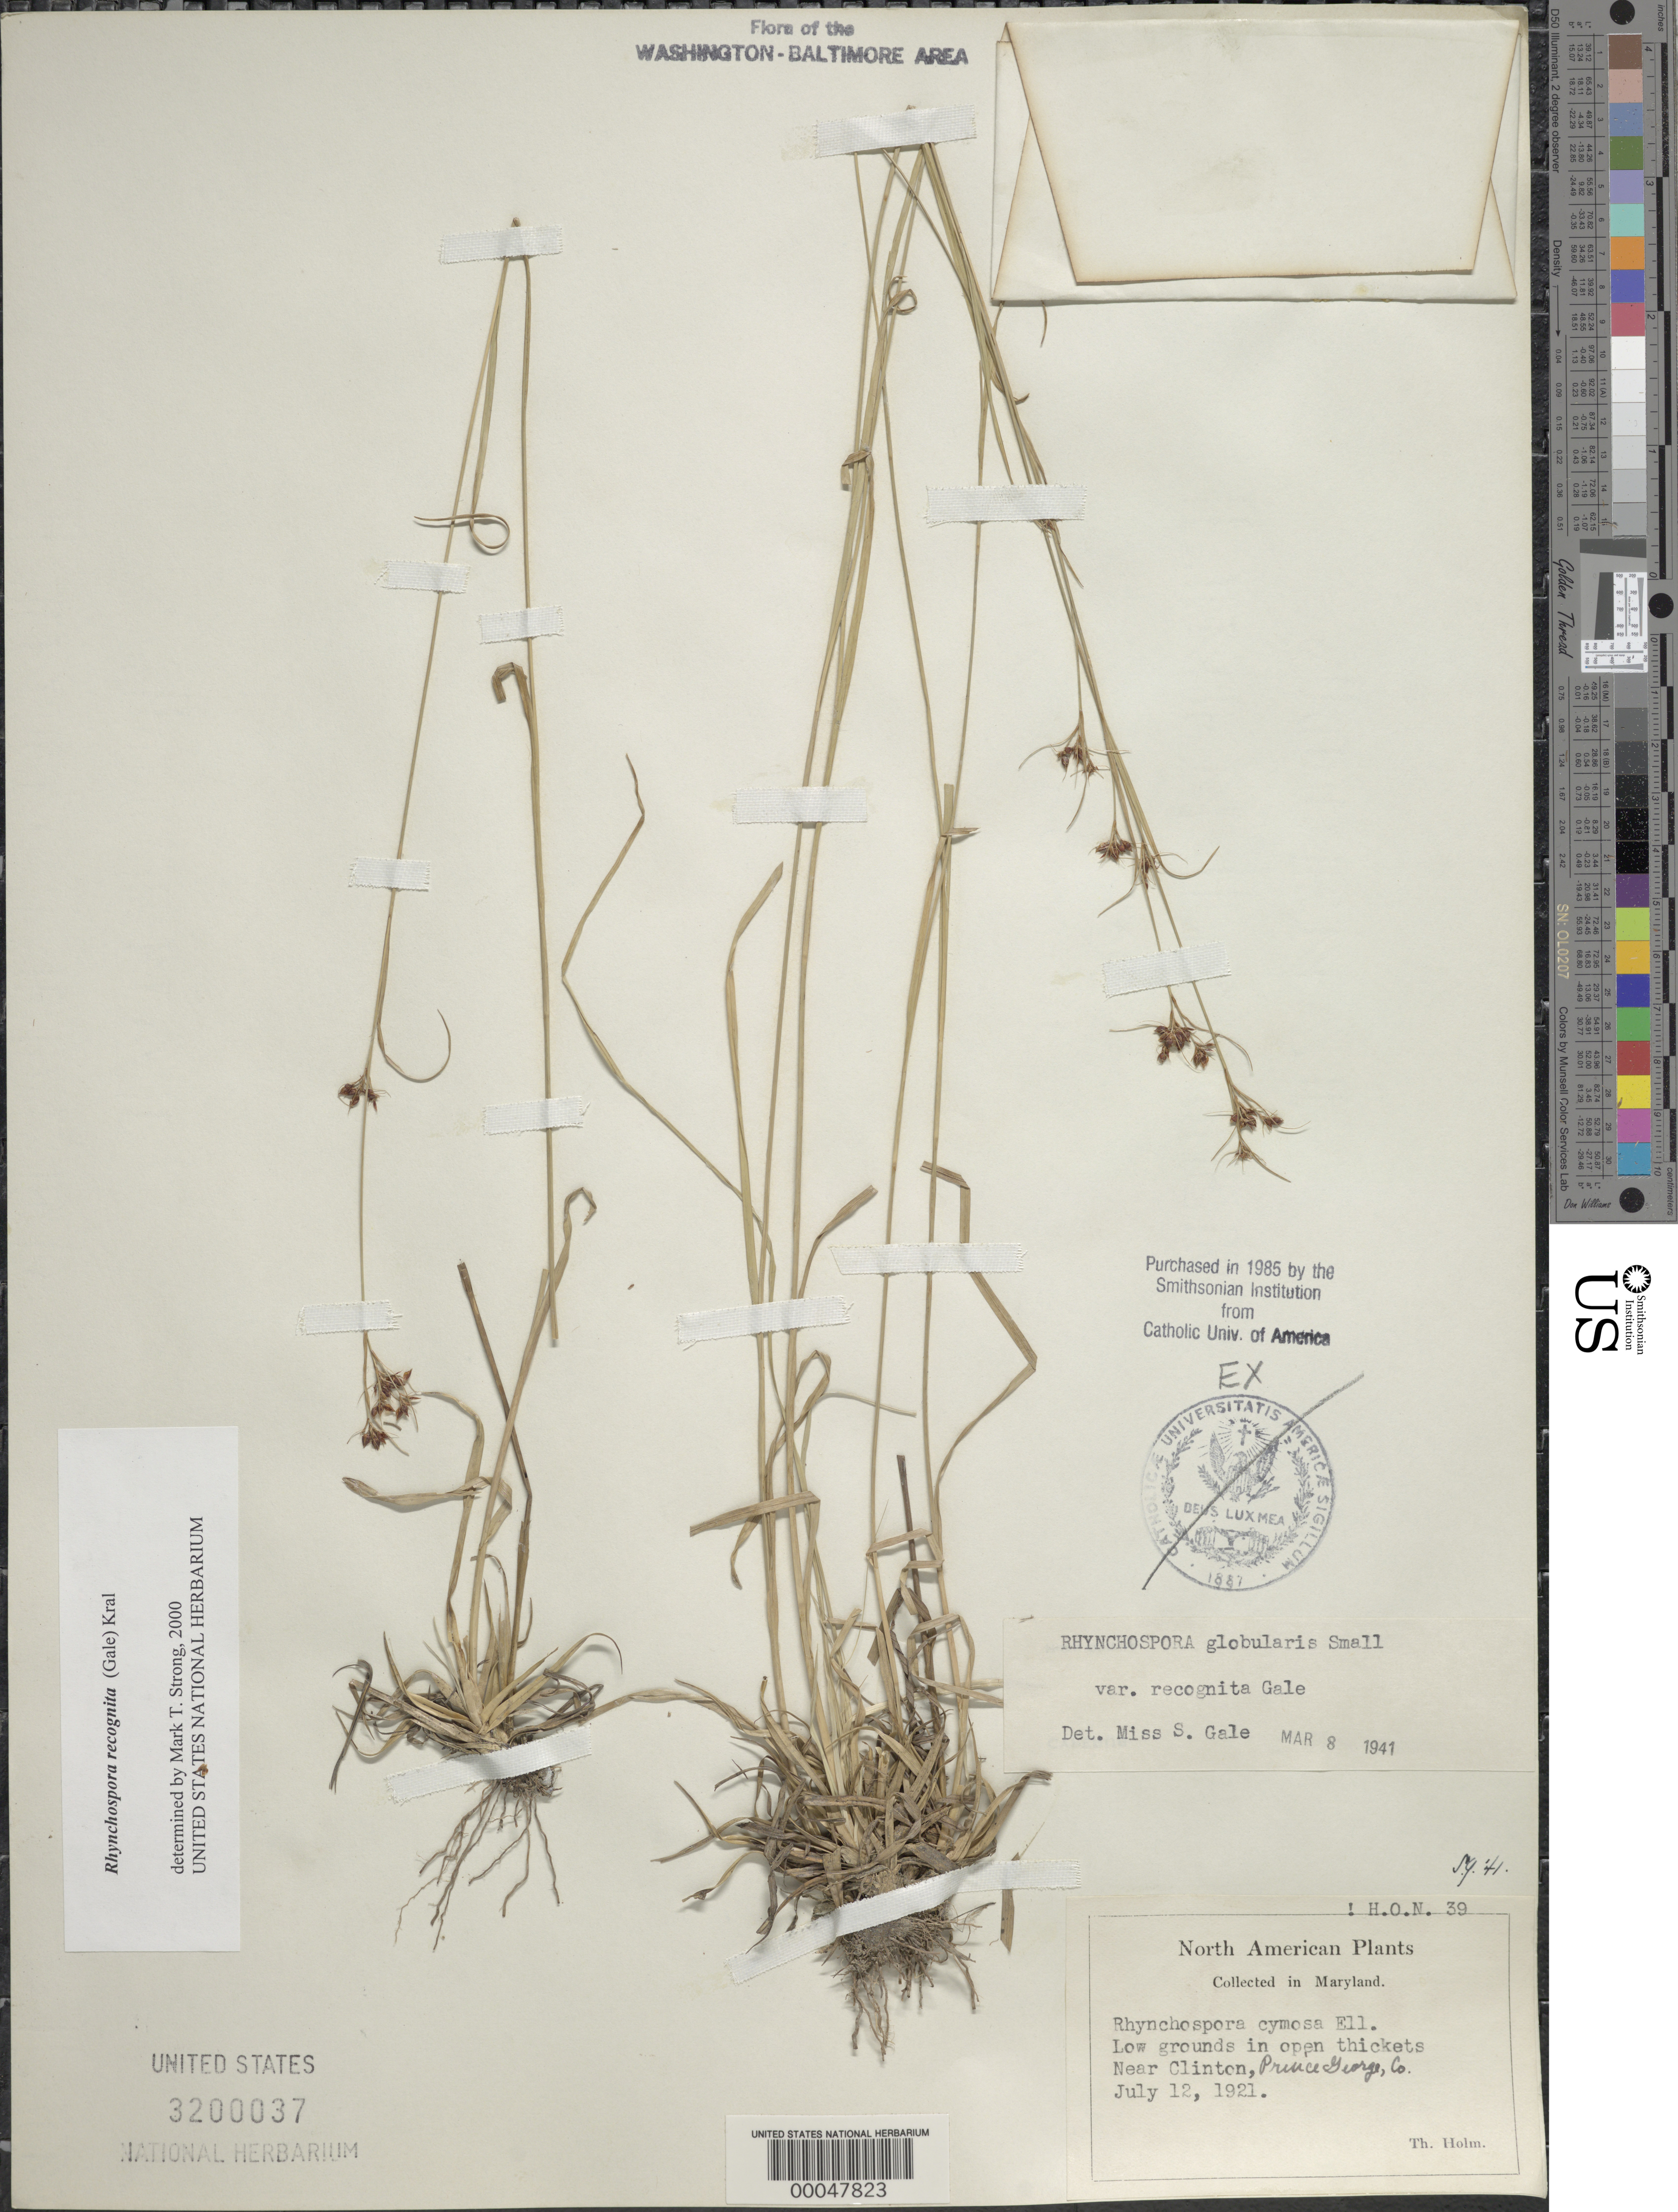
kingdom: Plantae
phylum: Tracheophyta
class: Liliopsida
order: Poales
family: Cyperaceae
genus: Rhynchospora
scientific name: Rhynchospora recognita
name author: (Gale) Kral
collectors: T. Holm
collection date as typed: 12 Jul 1921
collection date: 1921-07-12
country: United States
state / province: Maryland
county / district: Prince George's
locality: Clinton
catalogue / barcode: US 3200037